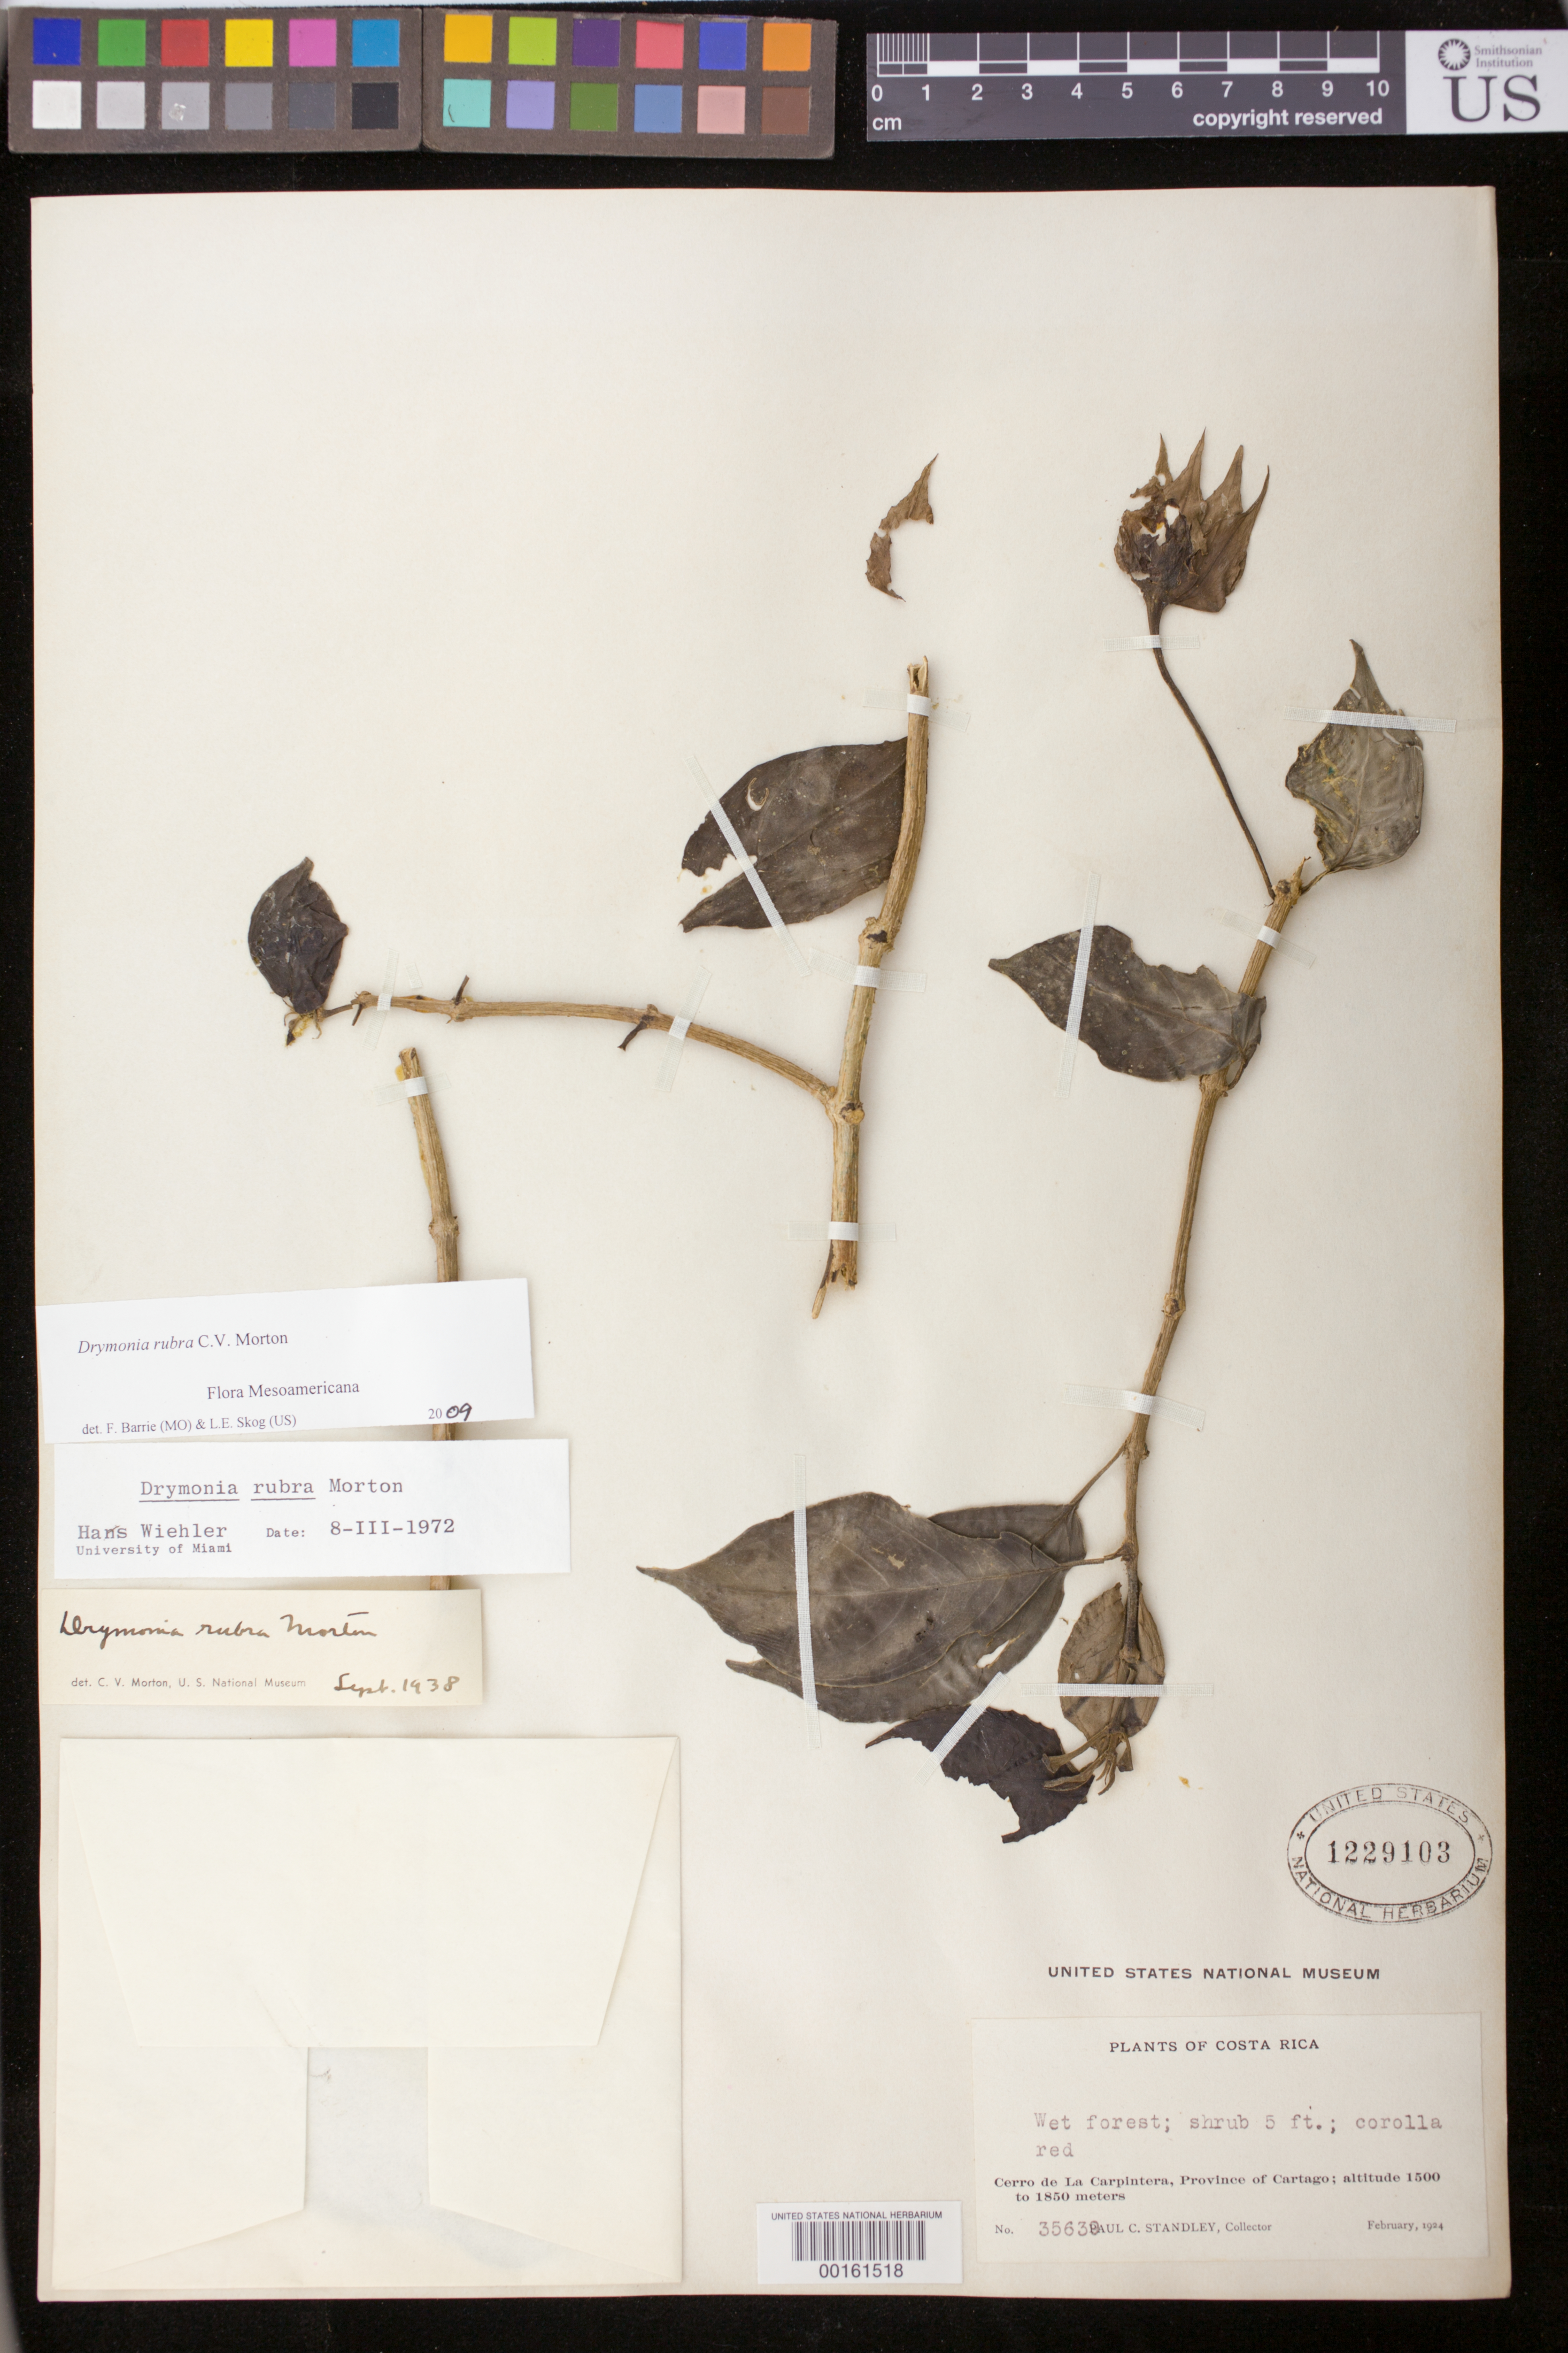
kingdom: Plantae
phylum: Tracheophyta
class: Magnoliopsida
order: Lamiales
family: Gesneriaceae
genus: Drymonia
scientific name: Drymonia rubra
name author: C.V. Morton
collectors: P. C. Standley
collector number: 35639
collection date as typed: Feb 1924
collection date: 1924-02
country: Costa Rica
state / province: Cartago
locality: Cerro de la Carpintera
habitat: Wet forest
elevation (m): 1500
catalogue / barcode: US 1229103